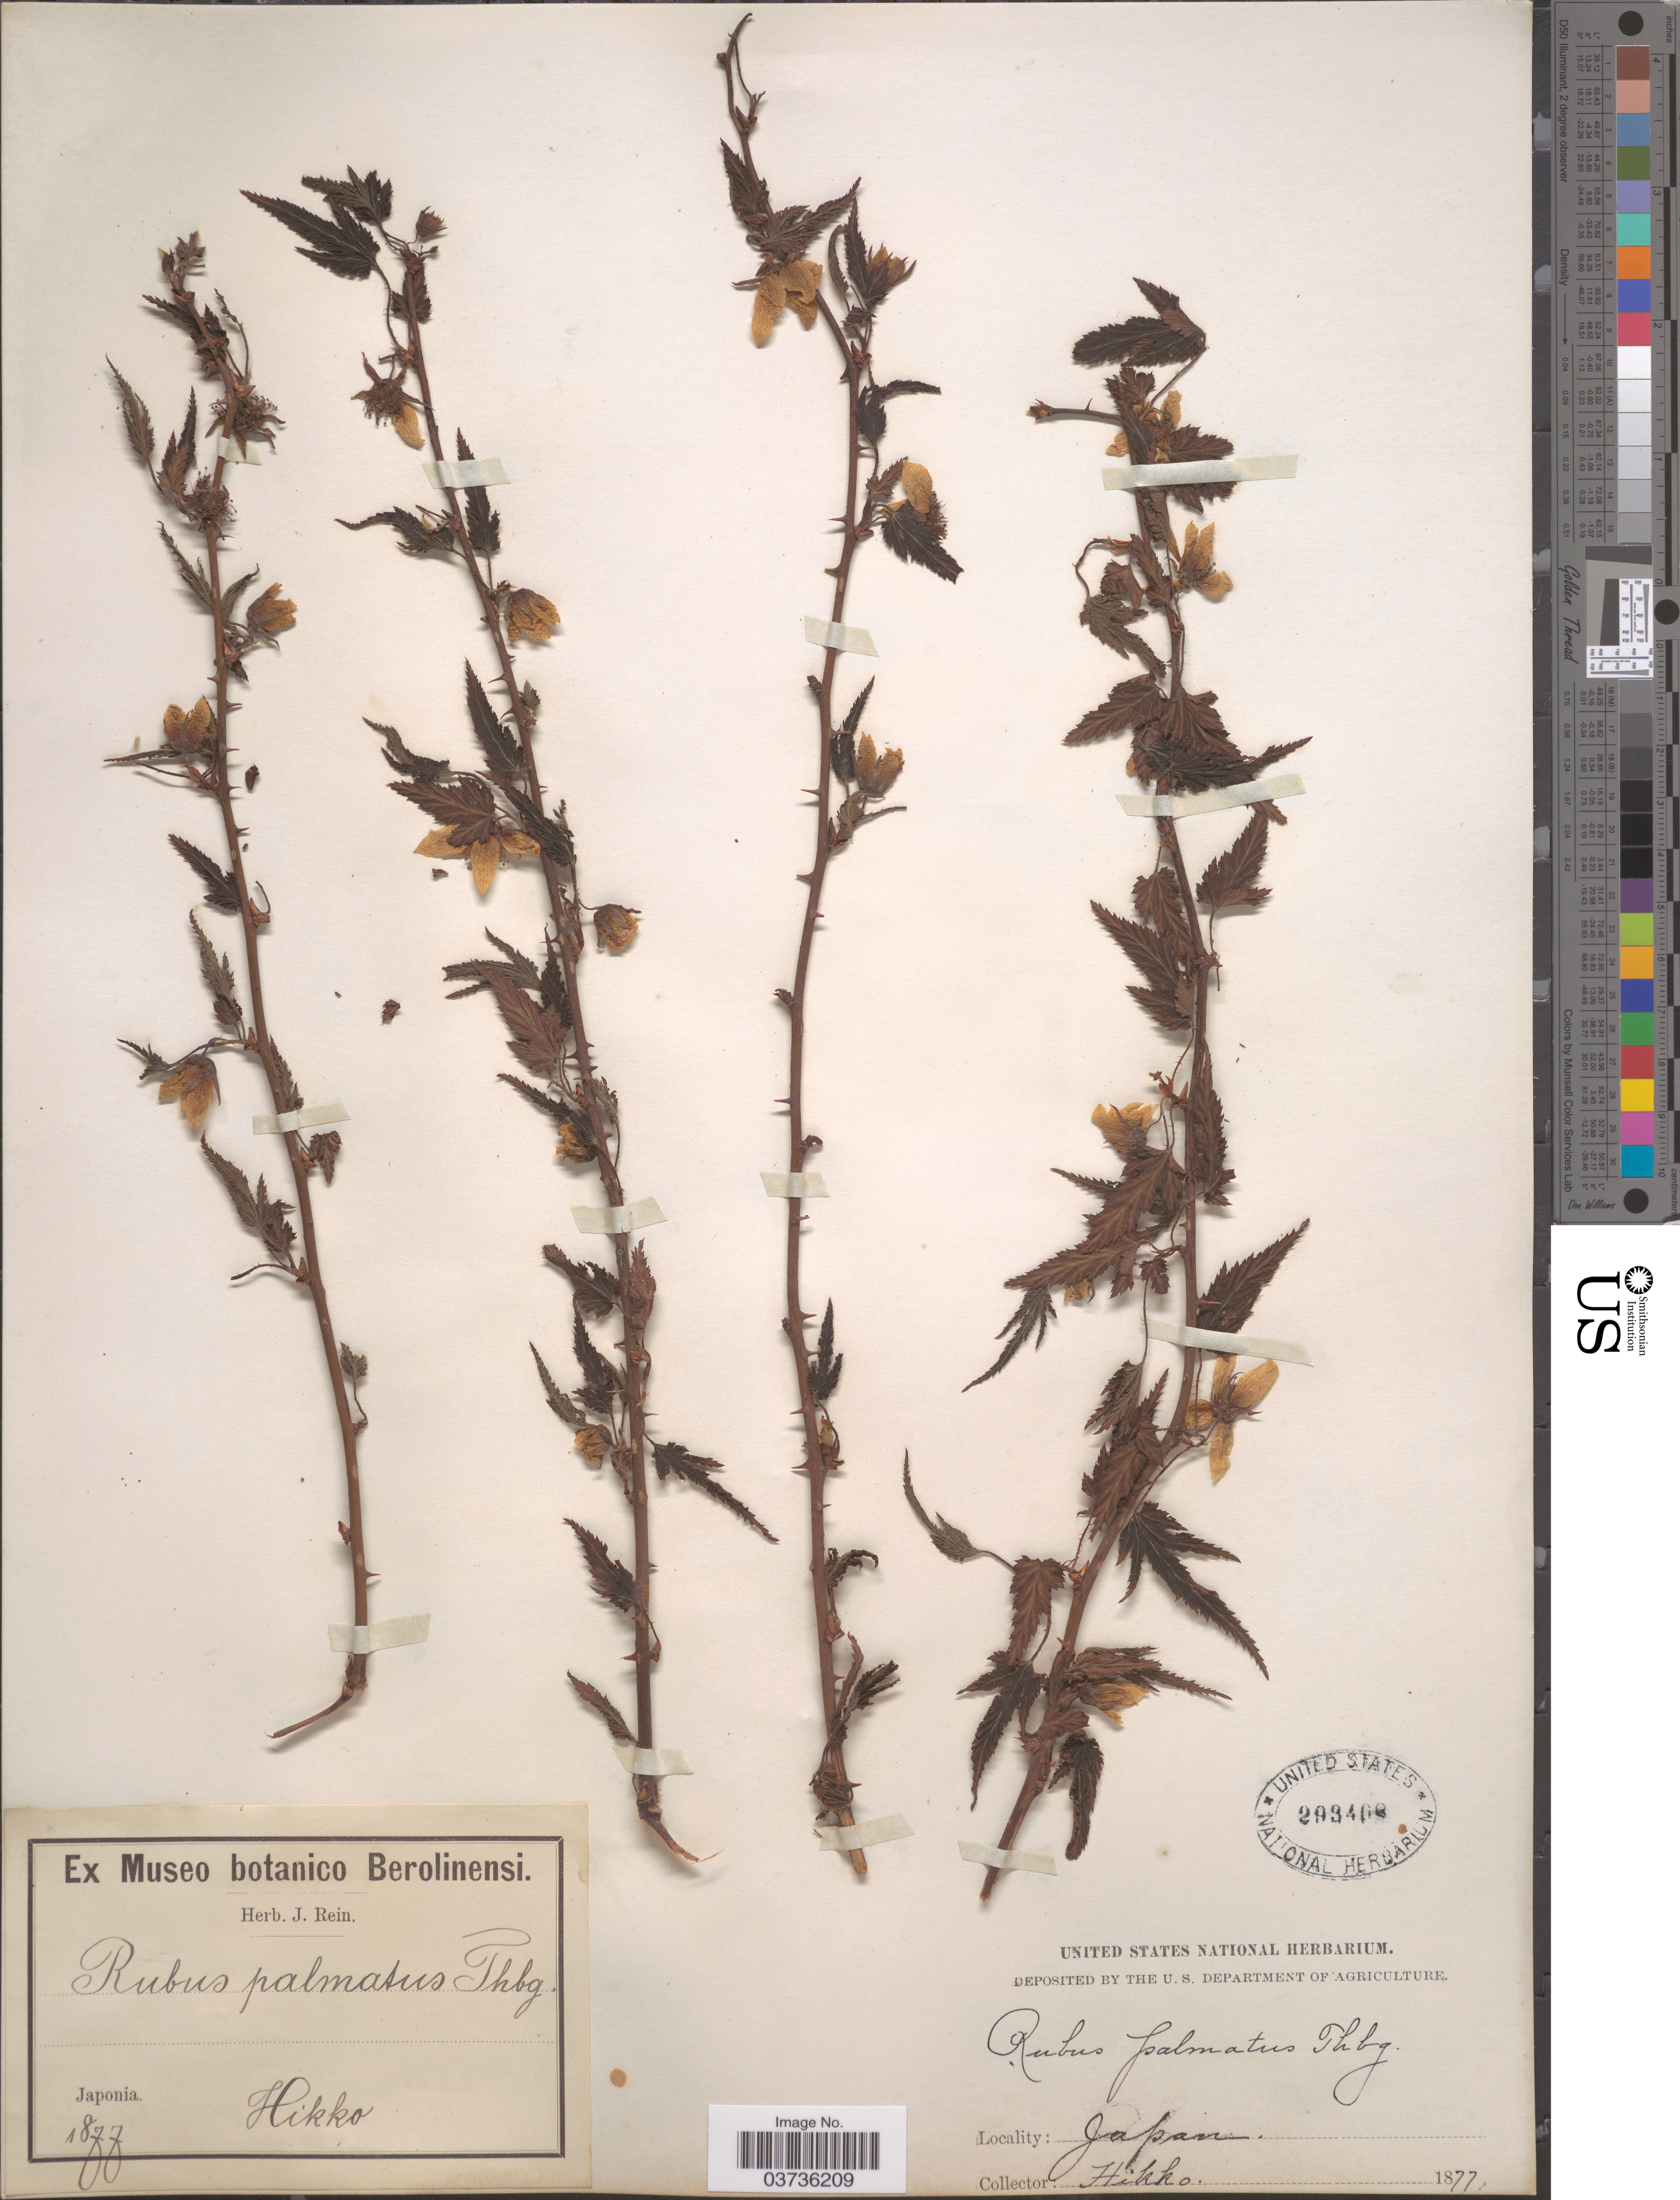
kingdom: Plantae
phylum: Tracheophyta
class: Magnoliopsida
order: Rosales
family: Rosaceae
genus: Rubus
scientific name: Rubus palmatus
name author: Thunb.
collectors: -. Hikko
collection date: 1877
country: Japan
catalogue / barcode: US 293468